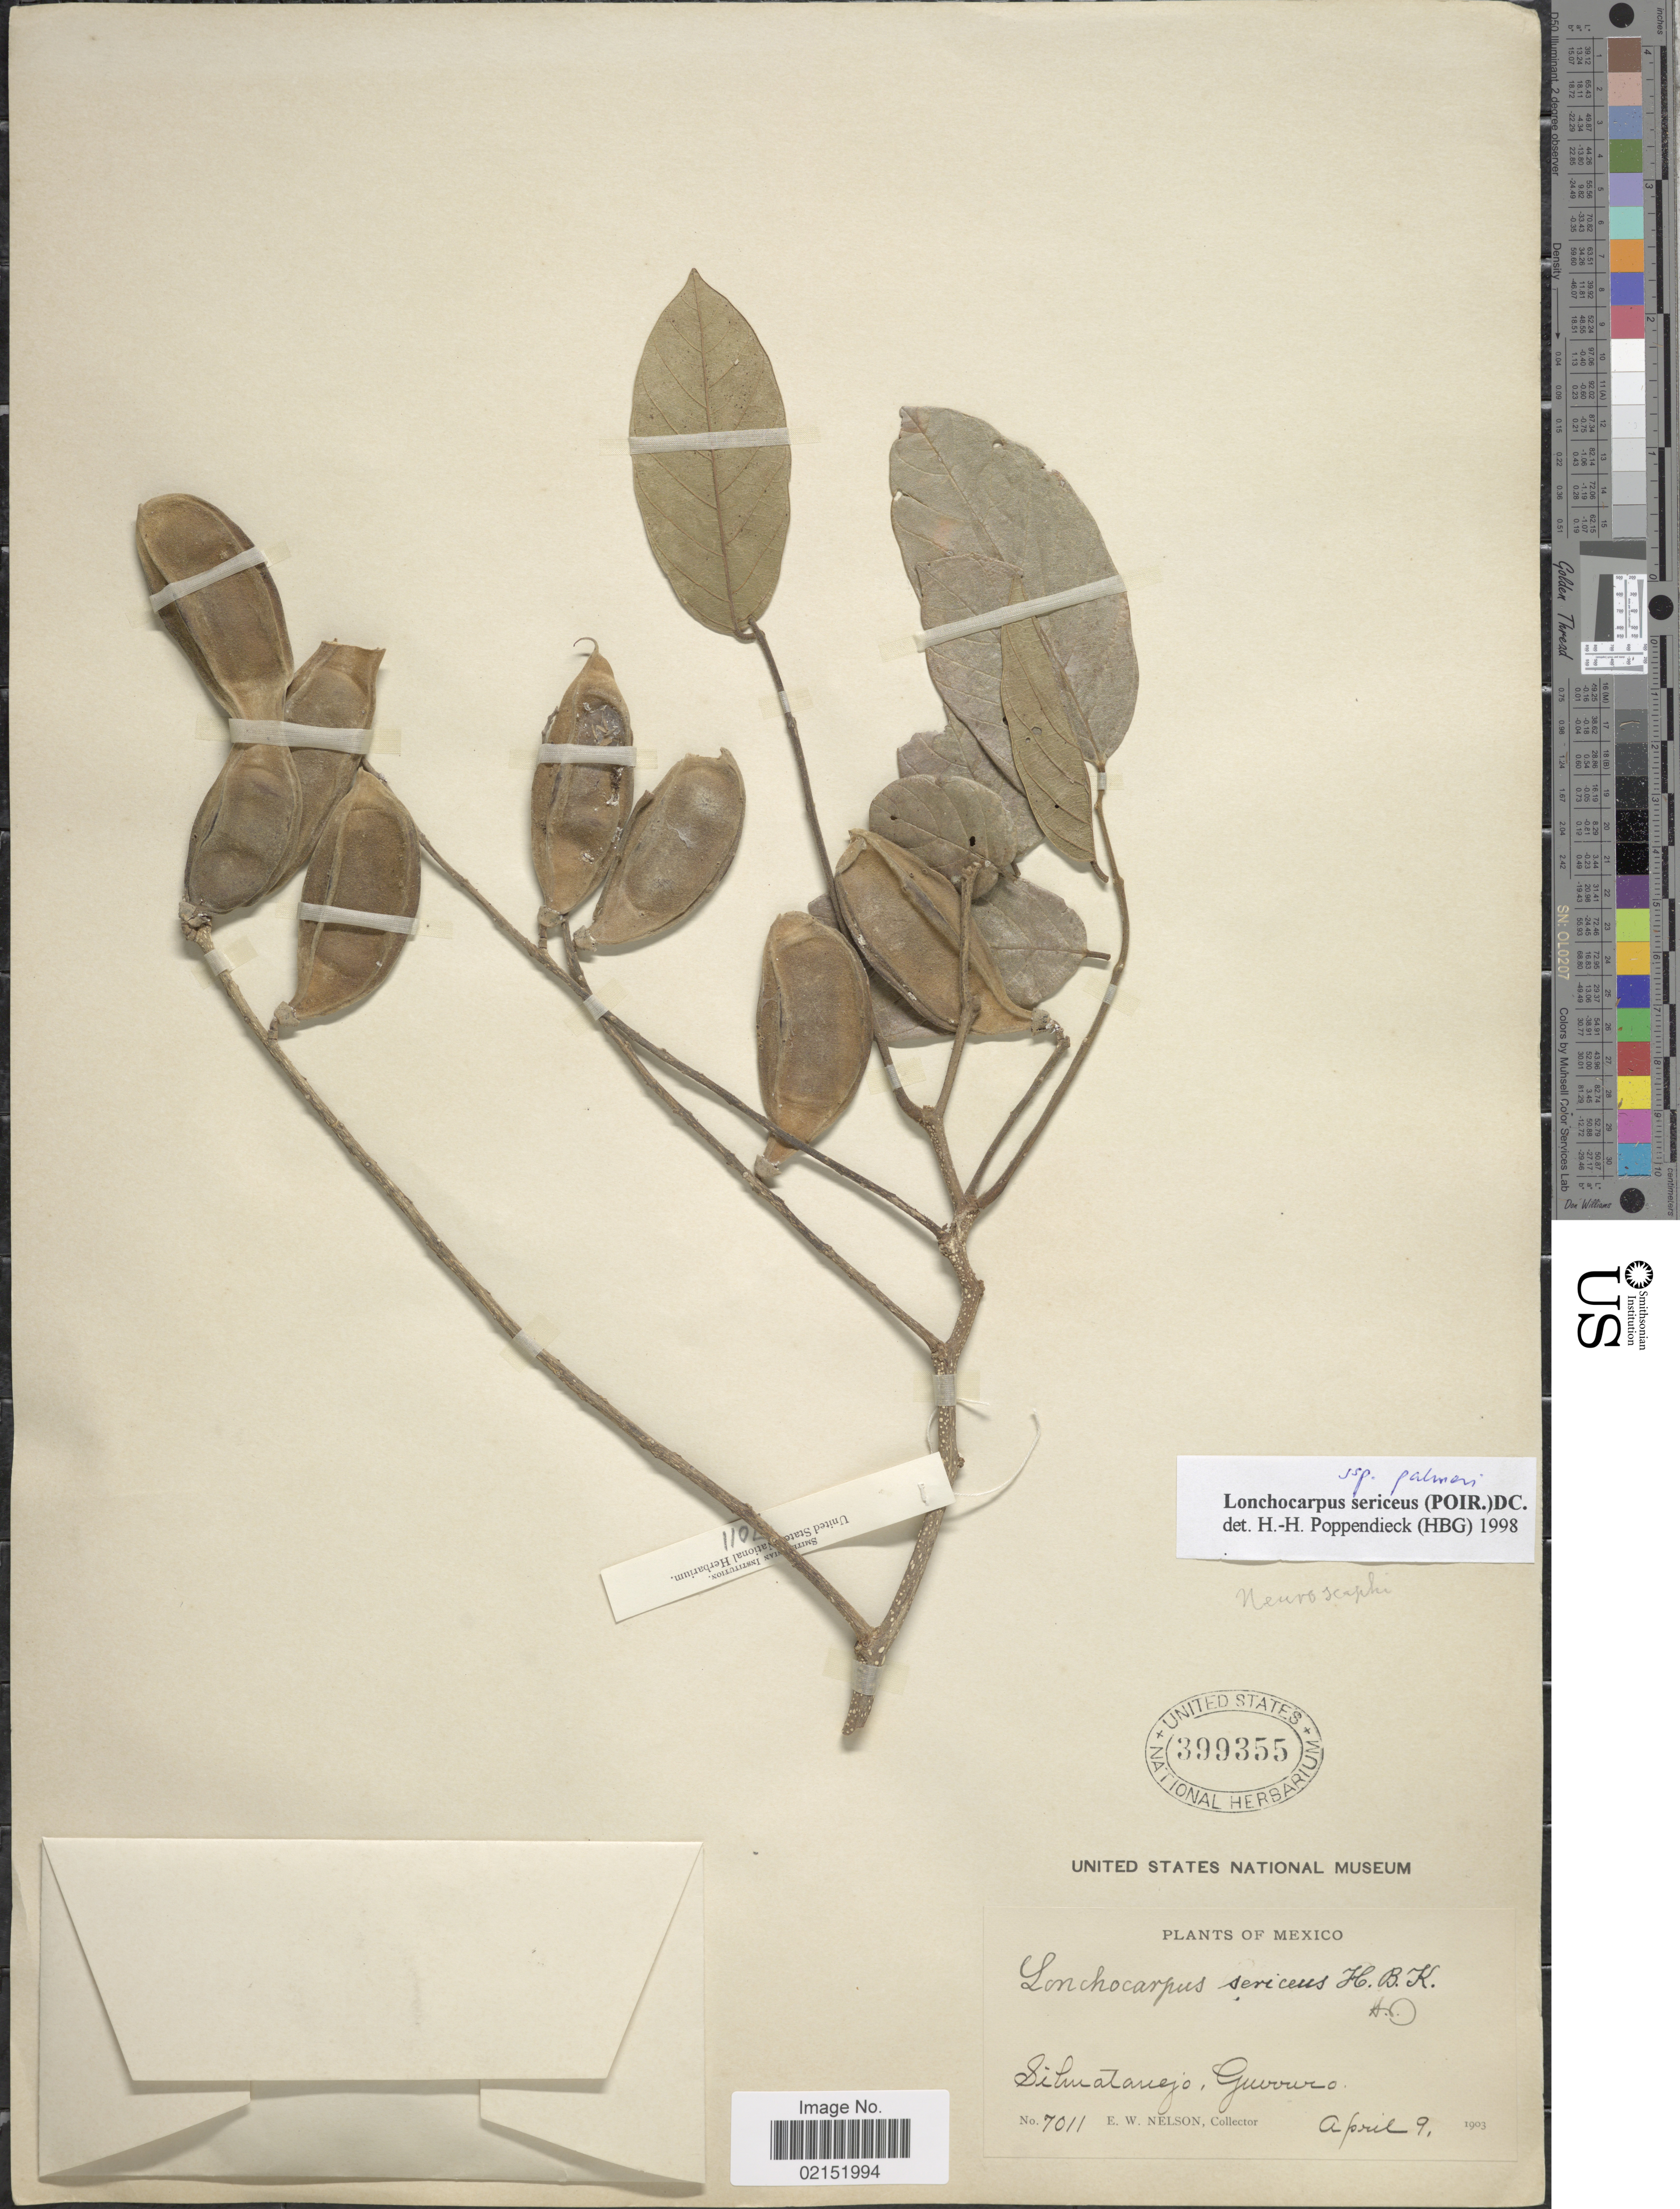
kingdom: Plantae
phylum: Tracheophyta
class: Magnoliopsida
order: Fabales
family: Fabaceae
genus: Lonchocarpus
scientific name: Lonchocarpus sericeus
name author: (Poir.) Kunth ex DC.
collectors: E. W. Nelson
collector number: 7011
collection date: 1903-04-09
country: Mexico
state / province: Guerrero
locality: Sihuatanejo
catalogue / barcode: US 399355